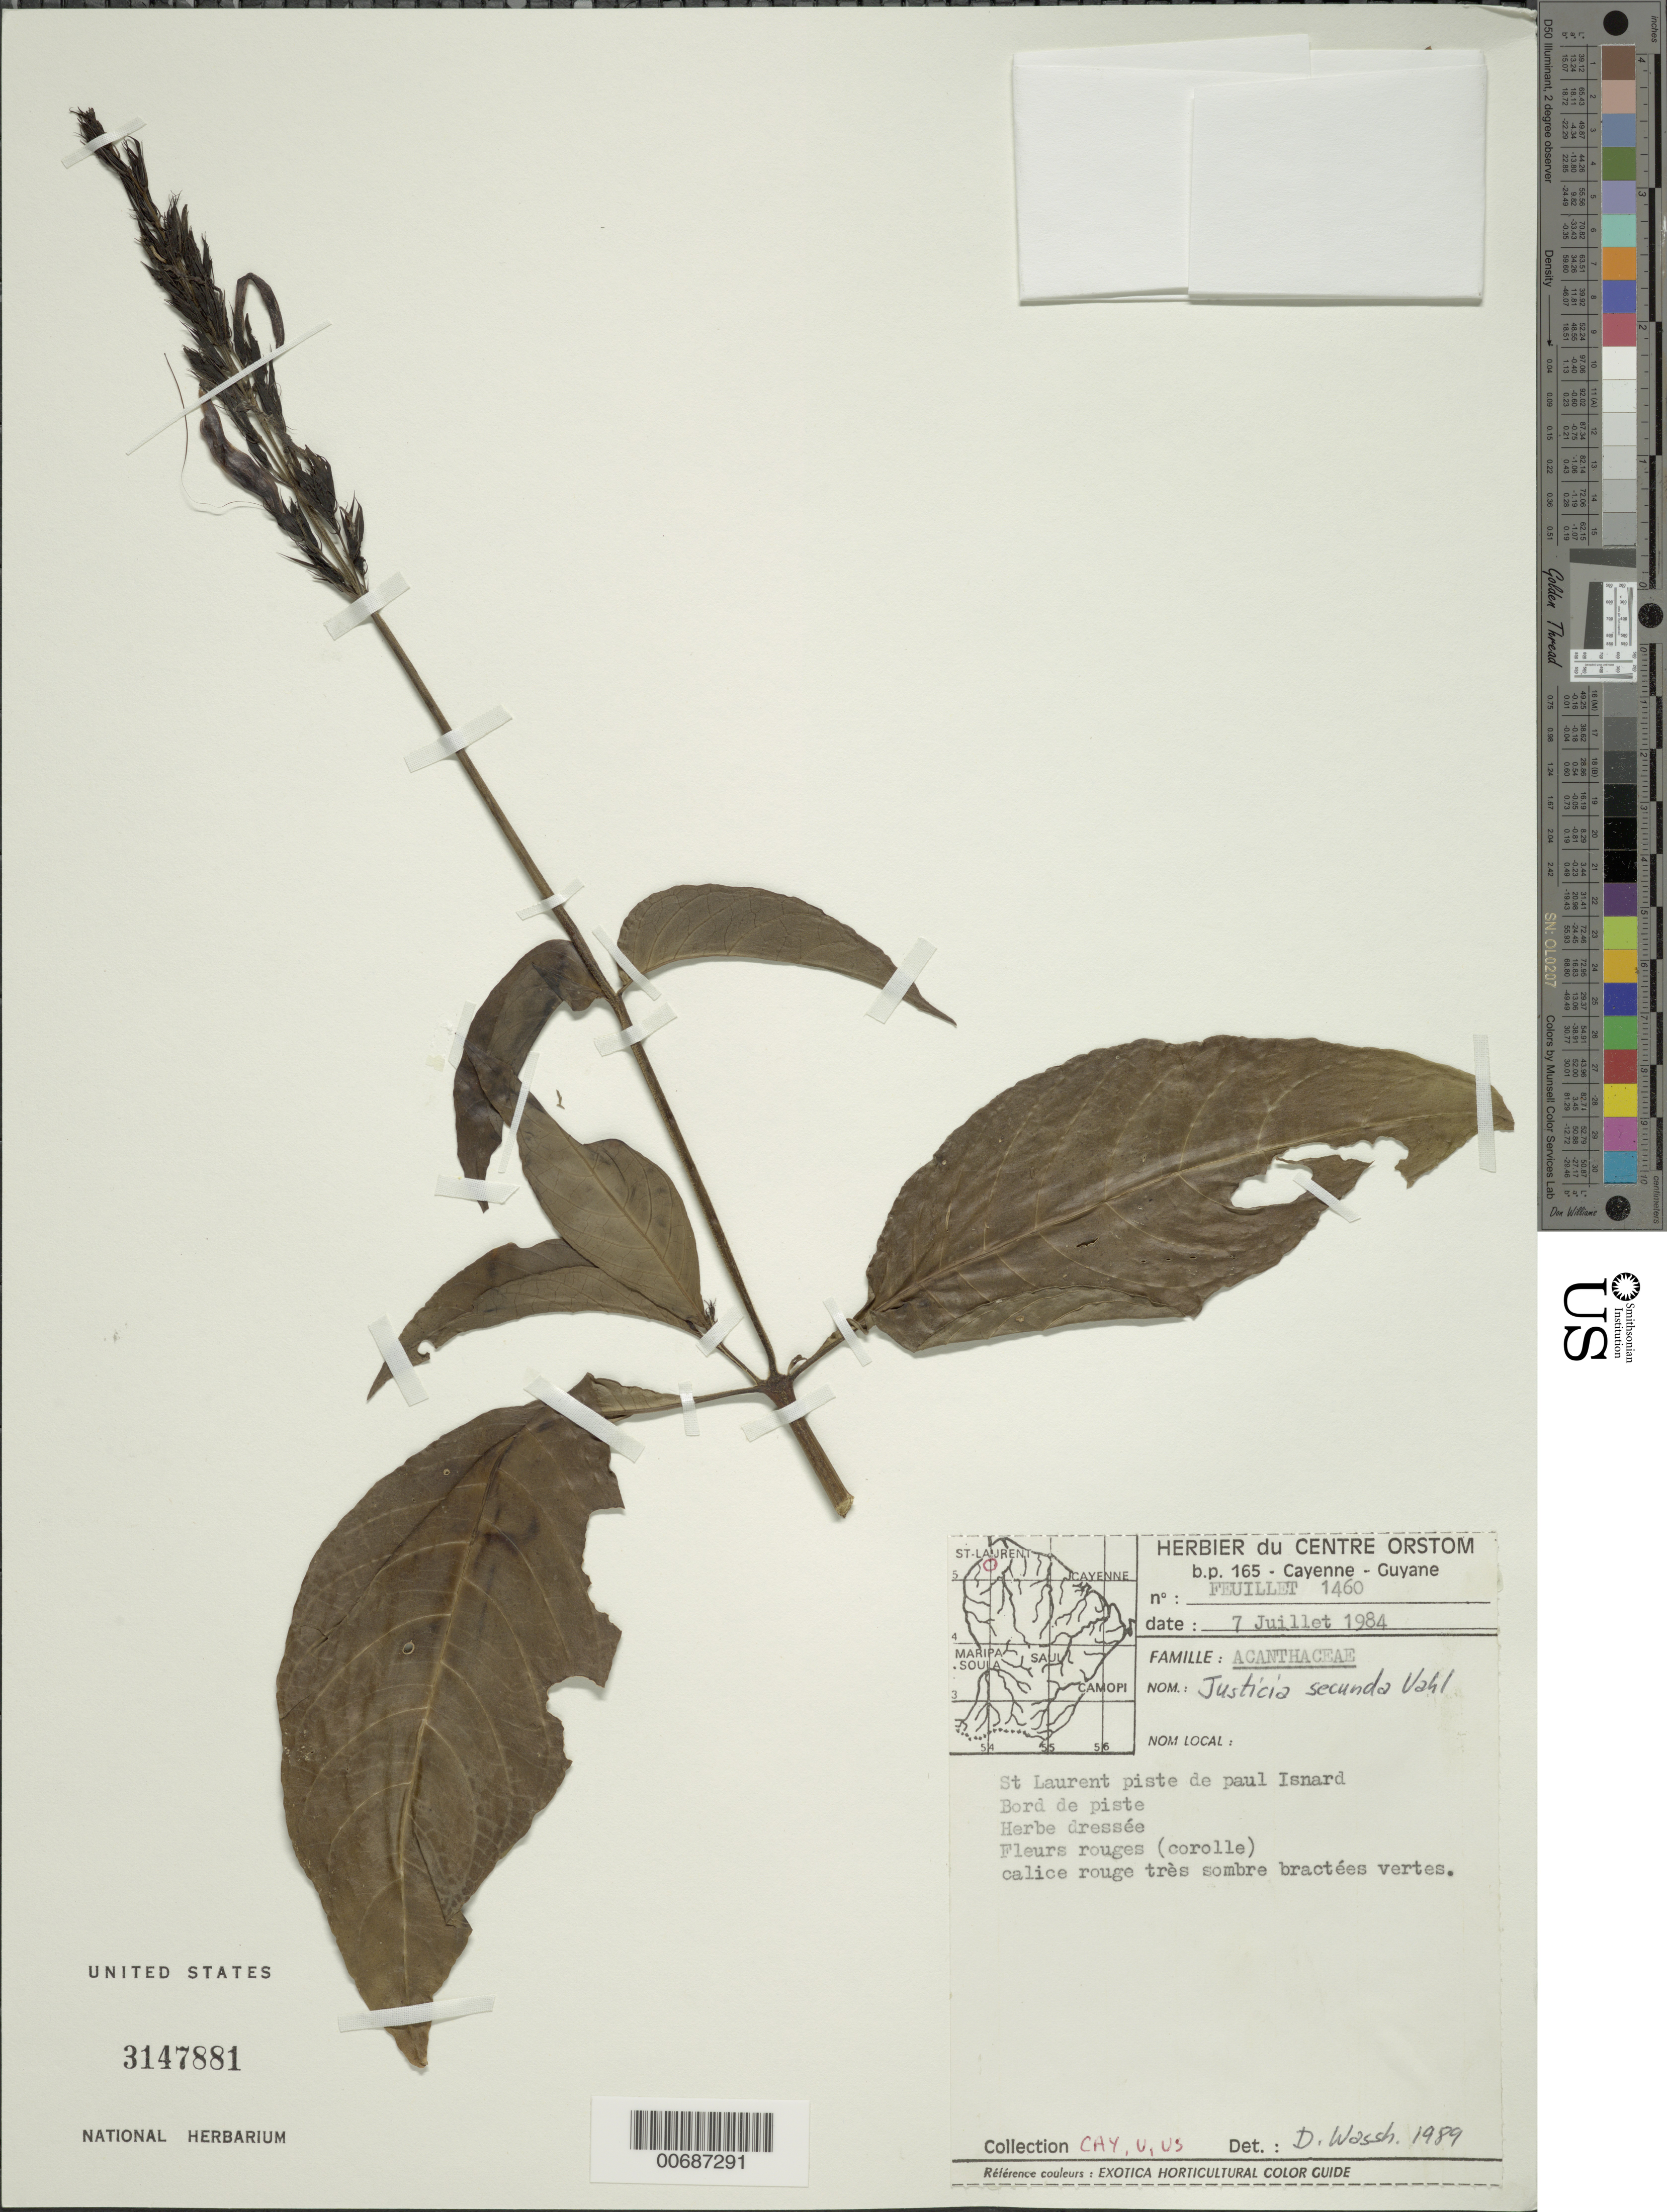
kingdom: Plantae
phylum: Tracheophyta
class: Magnoliopsida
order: Lamiales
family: Acanthaceae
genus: Justicia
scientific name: Justicia secunda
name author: Vahl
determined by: Wasshausen, Dieter C., (BOT), Smithsonian Institution - National Museum of Natural History (UNITED STATES)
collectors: C. Feuillet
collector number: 1460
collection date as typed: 7-Jul-84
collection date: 1984-07-07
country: French Guiana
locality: St. Laurent, Piste de Paul Isnard - Région de Paul-Isnard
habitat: Roadside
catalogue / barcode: US 3147881